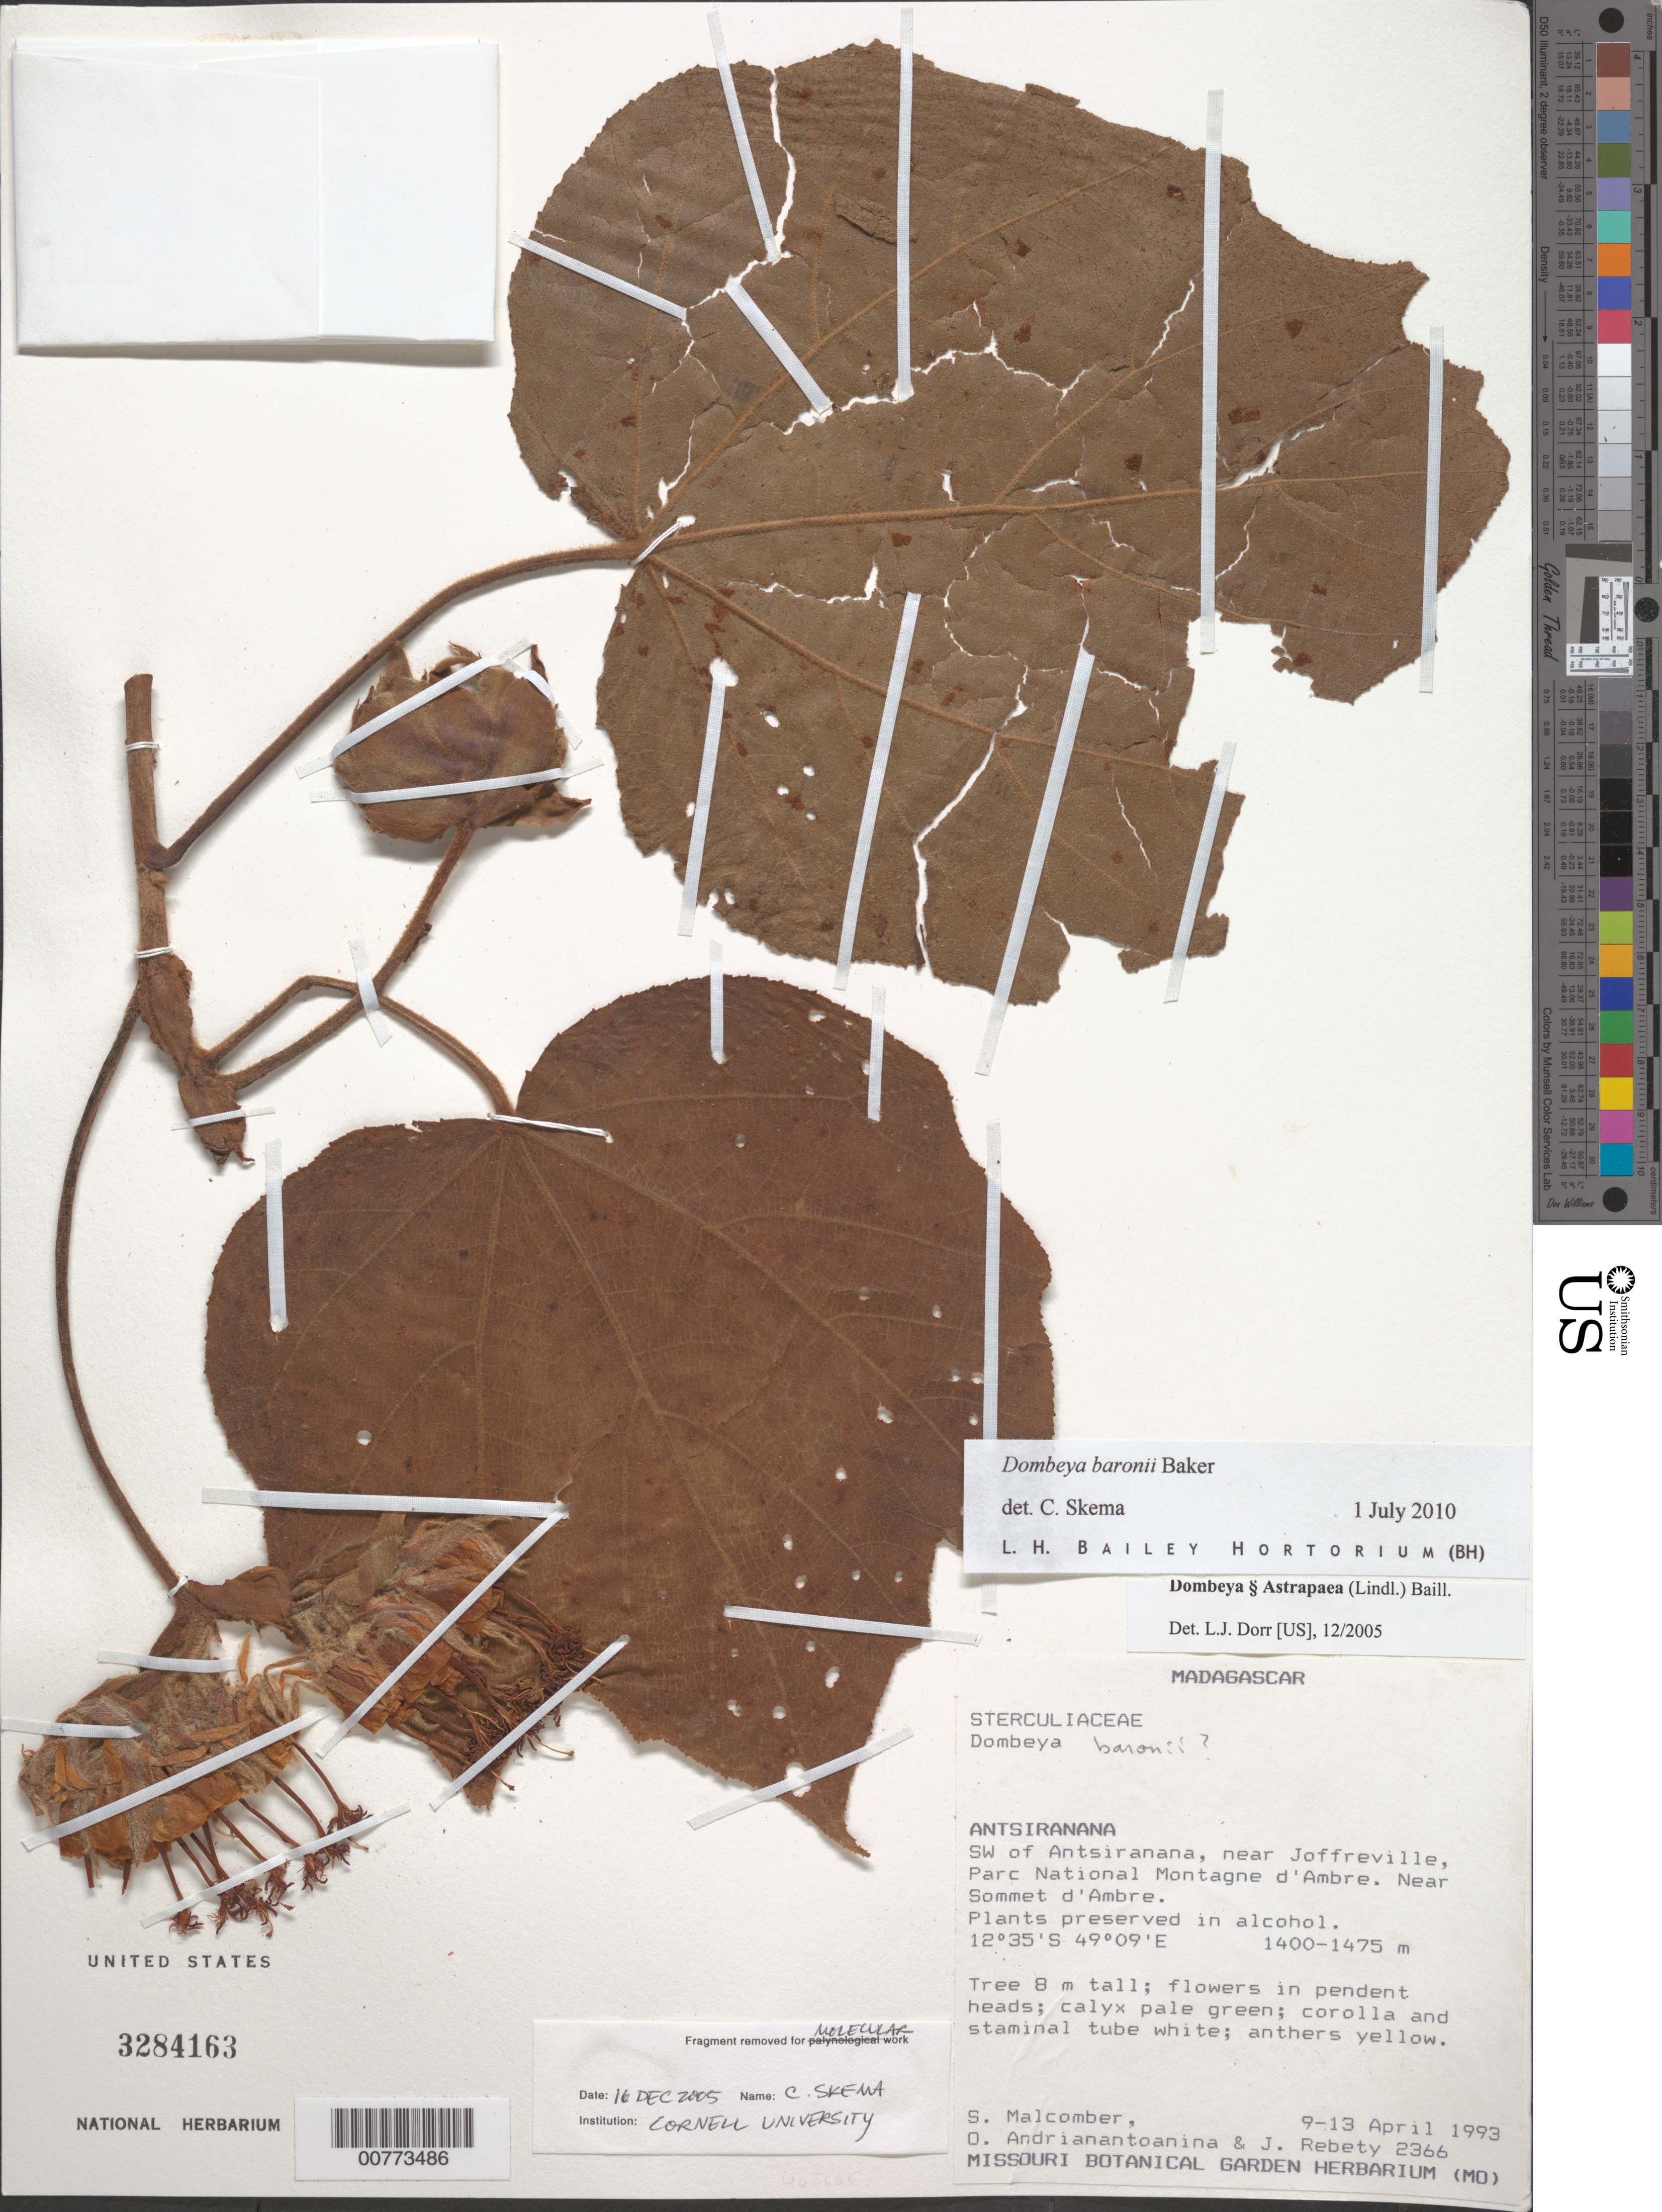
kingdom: Plantae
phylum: Tracheophyta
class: Magnoliopsida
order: Malvales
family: Malvaceae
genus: Dombeya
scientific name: Dombeya baronii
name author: Baker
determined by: Skema, C. K.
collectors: S. T. Malcomber & et al.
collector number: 2366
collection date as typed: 09 Apr 1993 to 13 Apr 1993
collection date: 1993-04-09/1993-04-13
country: Madagascar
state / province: Diana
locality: SW of Antsiranana, near Joffreville, Parc National Montagne d'Ambre. Near Sommet d'Ambre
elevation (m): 1400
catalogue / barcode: US 3284163-2